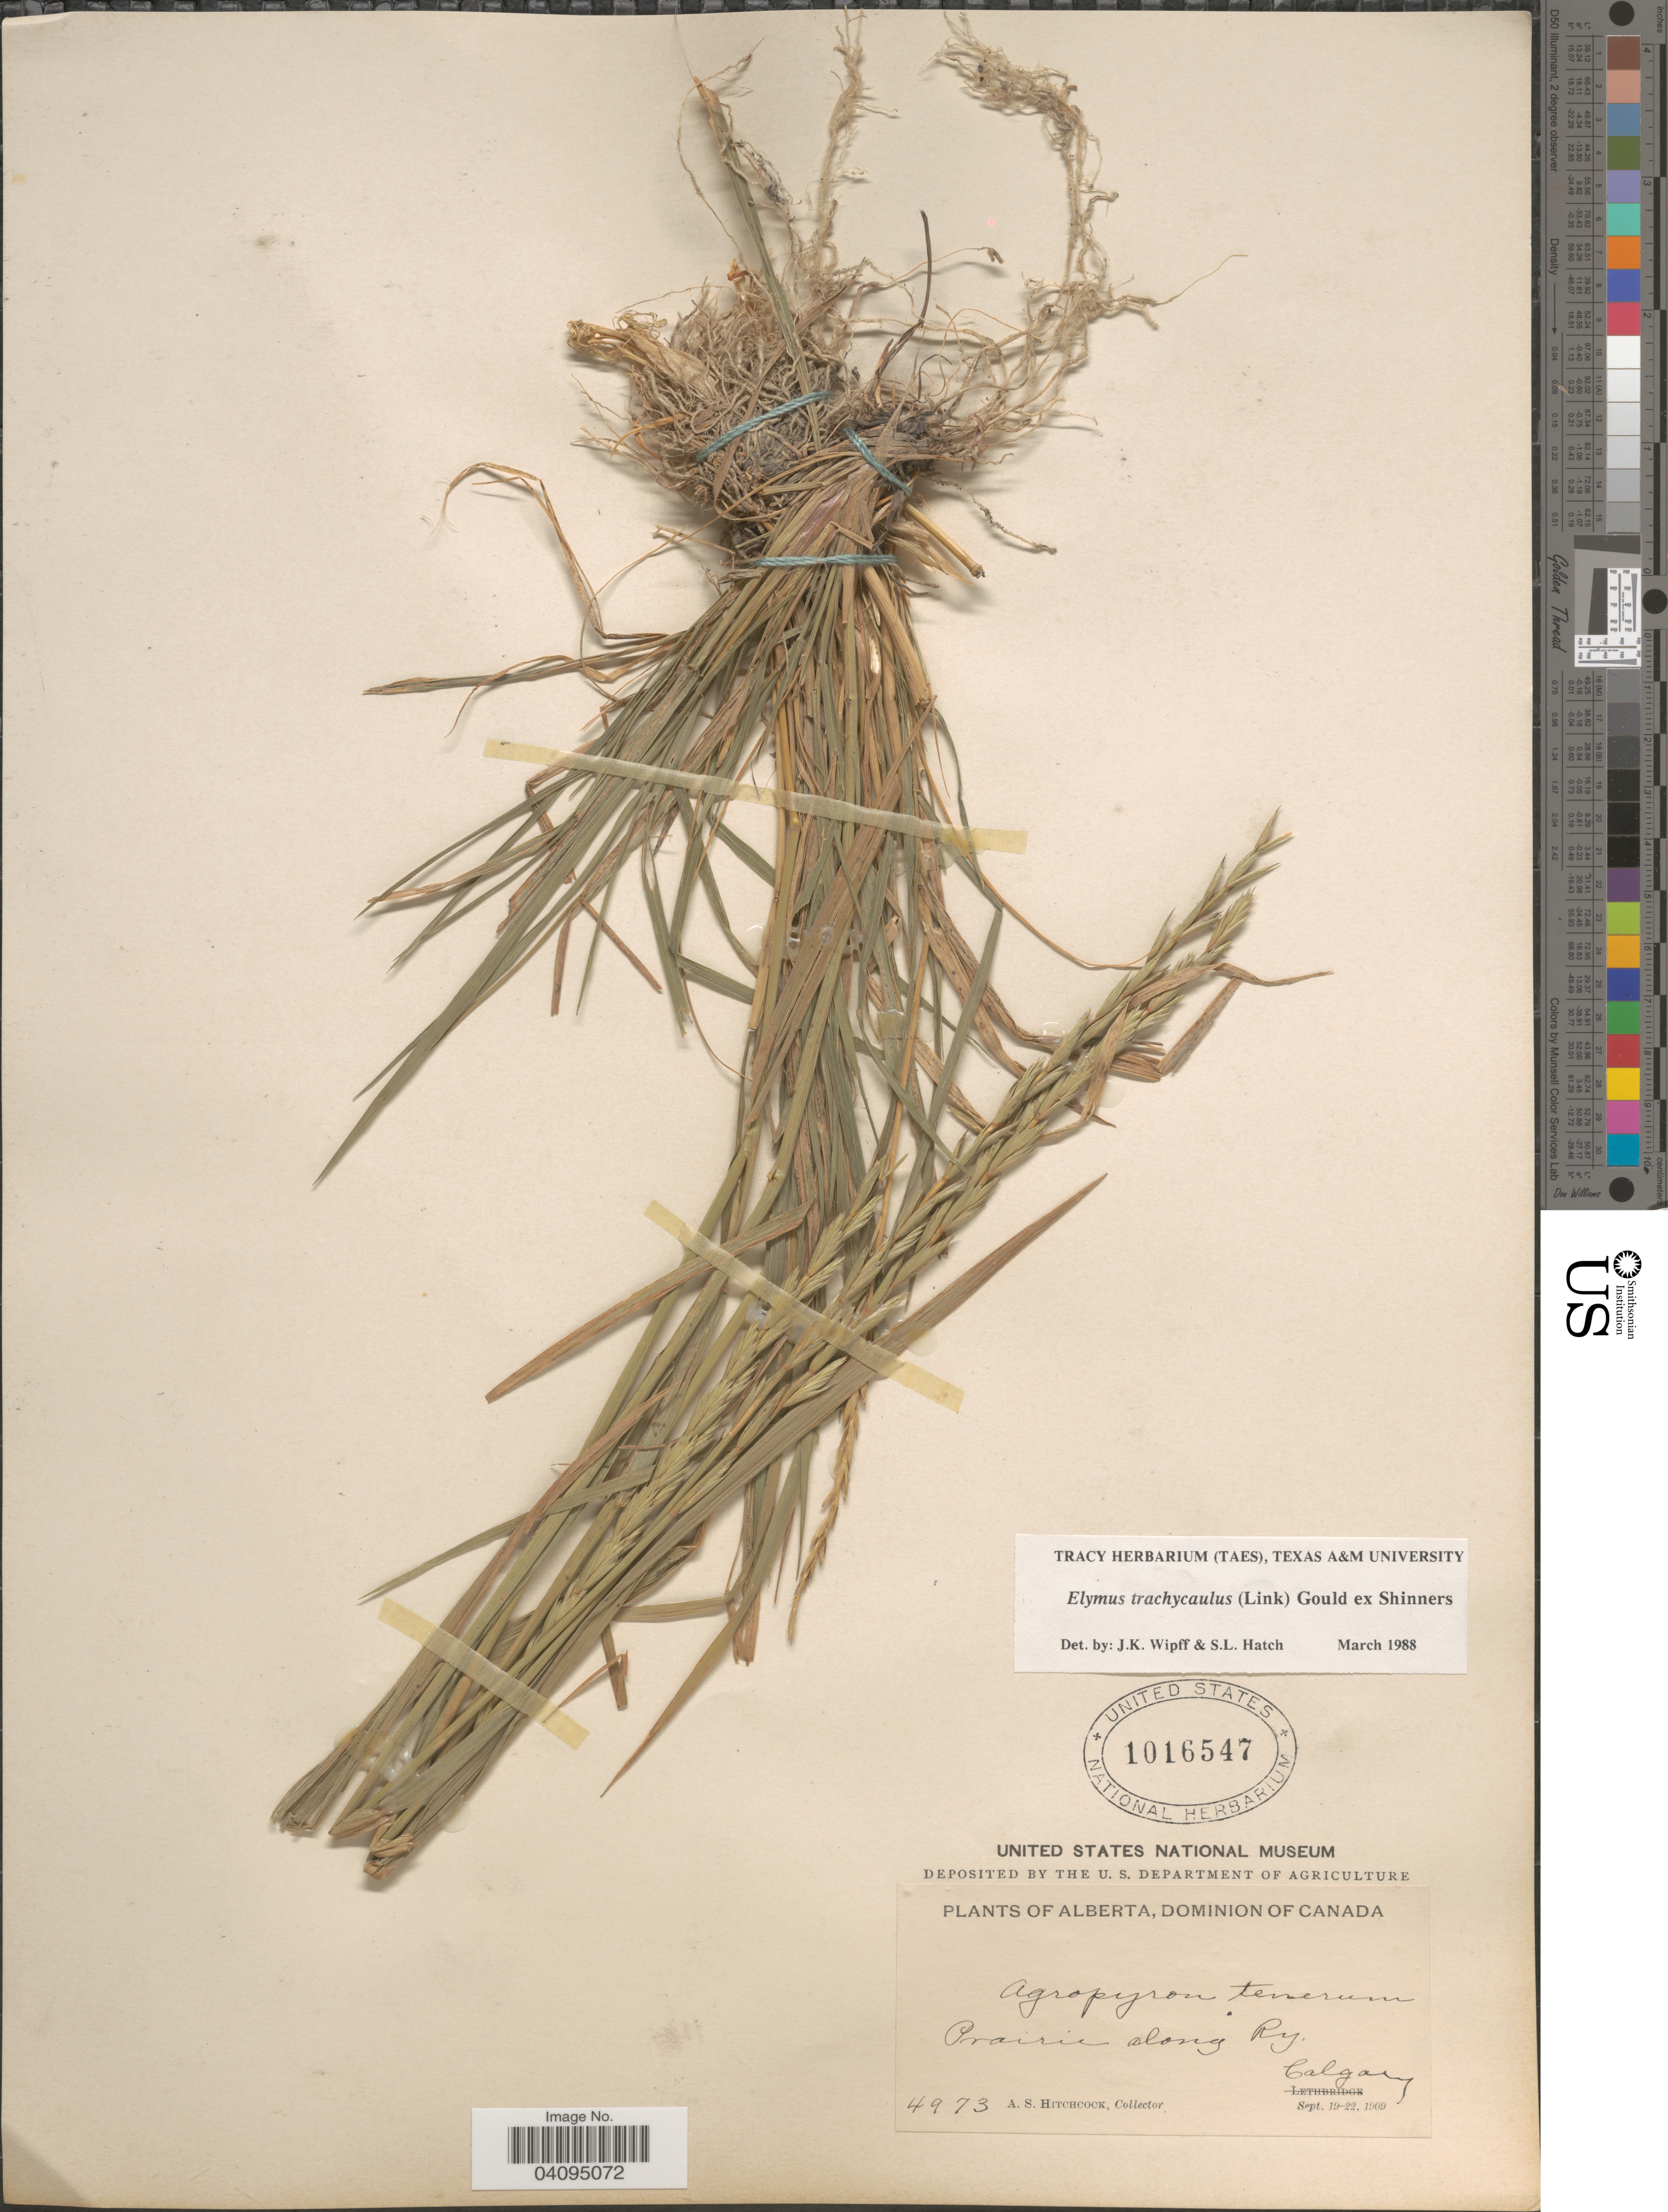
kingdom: Plantae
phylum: Tracheophyta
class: Liliopsida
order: Poales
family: Poaceae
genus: Elymus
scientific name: Elymus trachycaulus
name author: (Link) Gould ex Shinners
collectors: A. S. Hitchcock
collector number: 4973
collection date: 1909-09-19/1909-09-22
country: Canada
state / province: Alberta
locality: Dominion of Canada. Prairie along Ry, Calgary.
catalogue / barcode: US 1016547